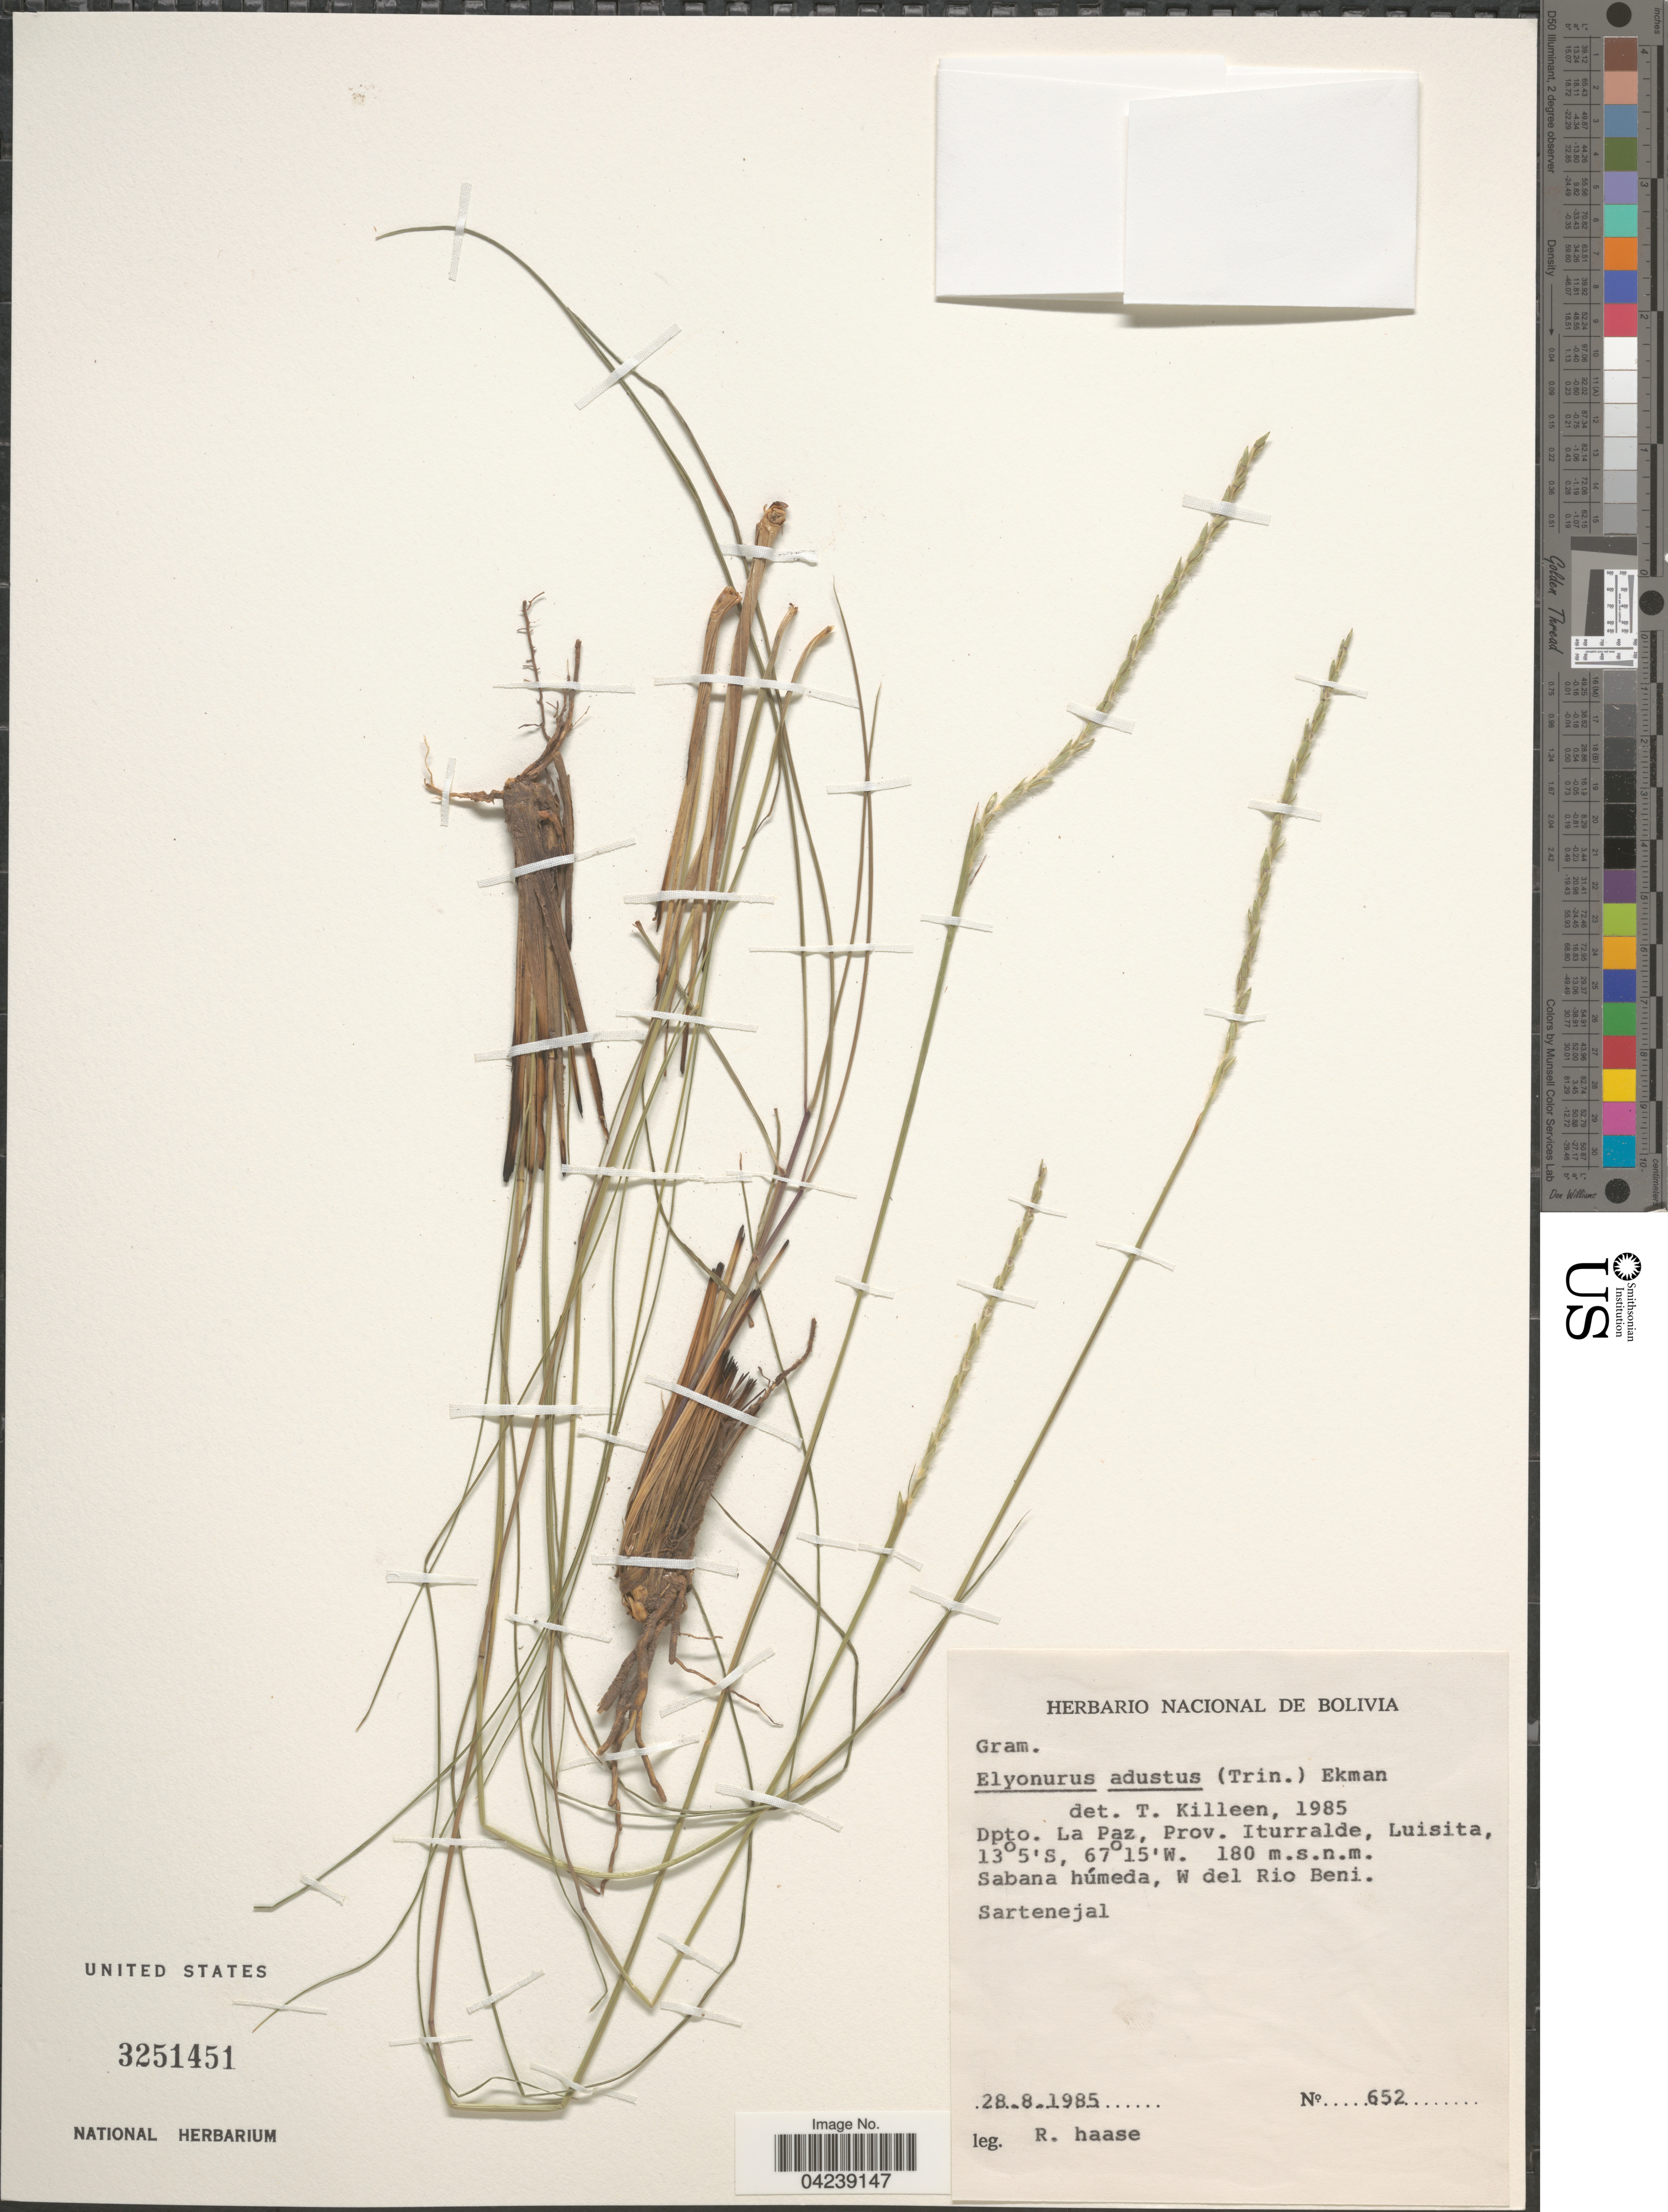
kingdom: Plantae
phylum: Tracheophyta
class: Liliopsida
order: Poales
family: Poaceae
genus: Elionurus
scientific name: Elionurus muticus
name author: (Spreng.) Kuntze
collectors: R. Haase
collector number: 652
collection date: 1985-08-28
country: Bolivia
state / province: La Paz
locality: Dpto. La Paz, Prov. Iturralde, Luisita. Sabana húmeda, W del Rio Beni. Sartenejal [unsure placement].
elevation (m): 180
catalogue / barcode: US 3251451